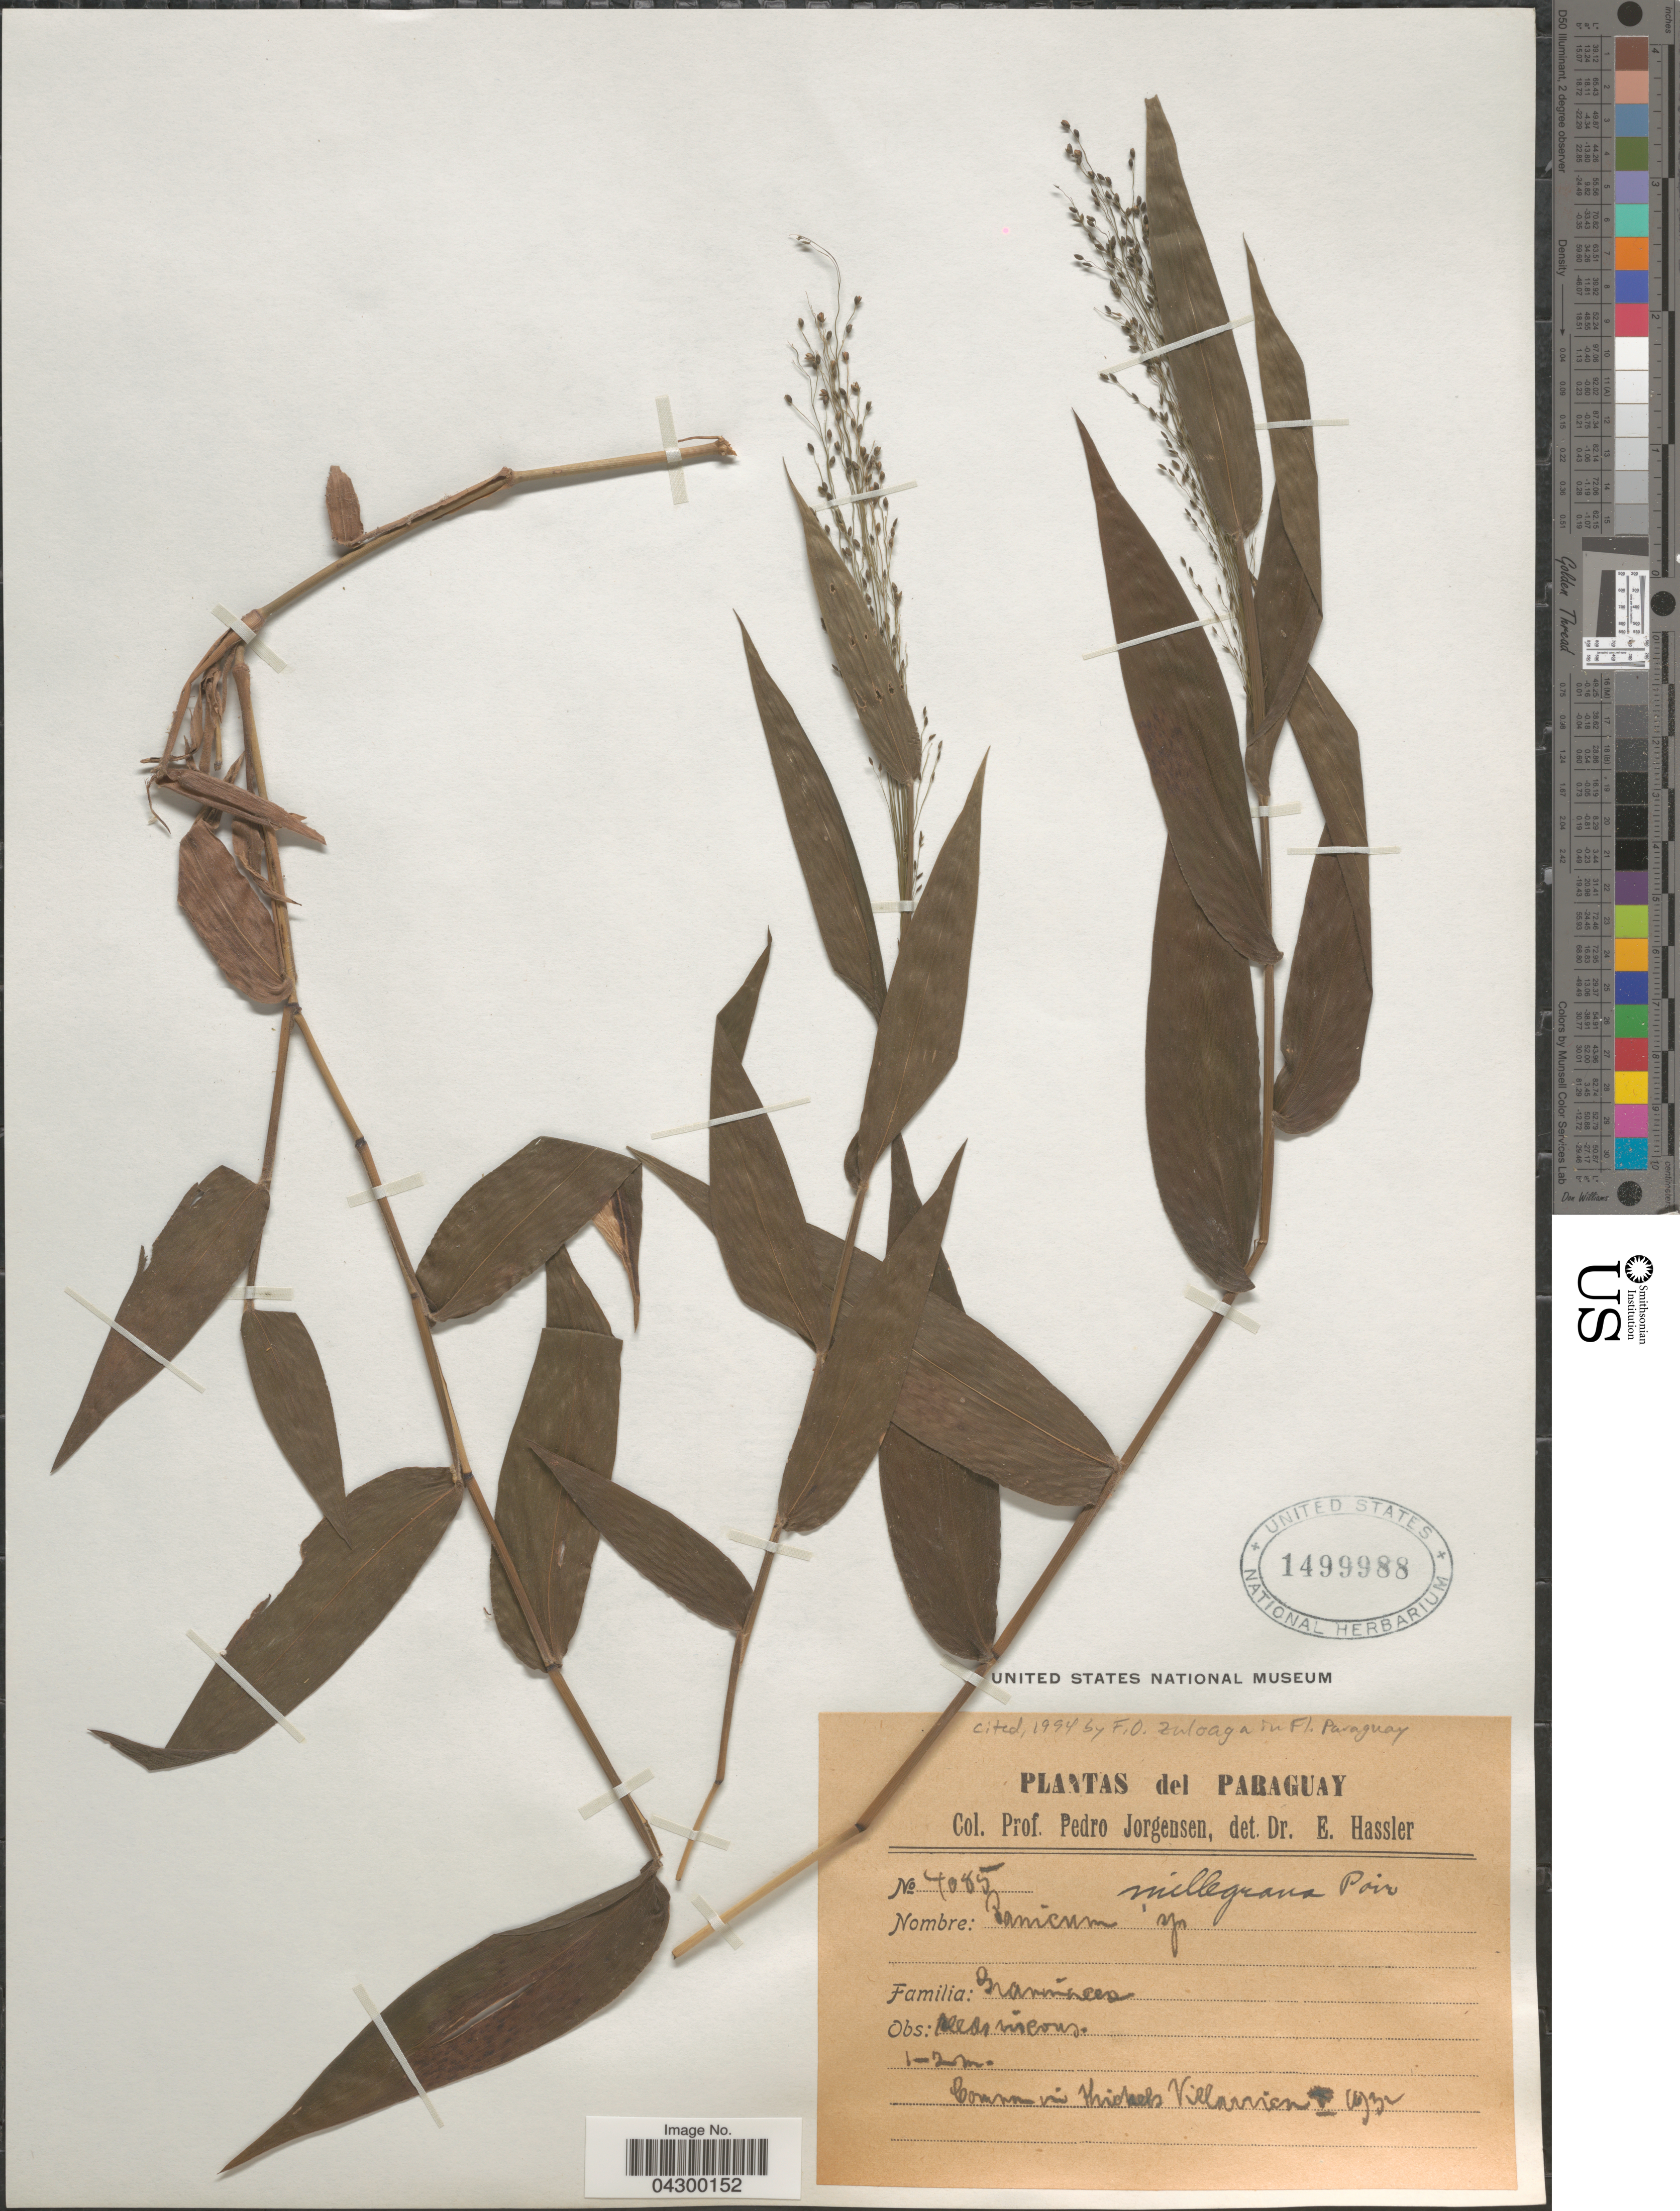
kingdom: Plantae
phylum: Tracheophyta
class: Liliopsida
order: Poales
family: Poaceae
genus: Panicum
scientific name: Panicum millegrana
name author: Poir.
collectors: P. Jörgensen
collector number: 4085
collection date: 1932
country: Paraguay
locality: Common in thickets Villarrica.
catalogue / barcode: US 1499988